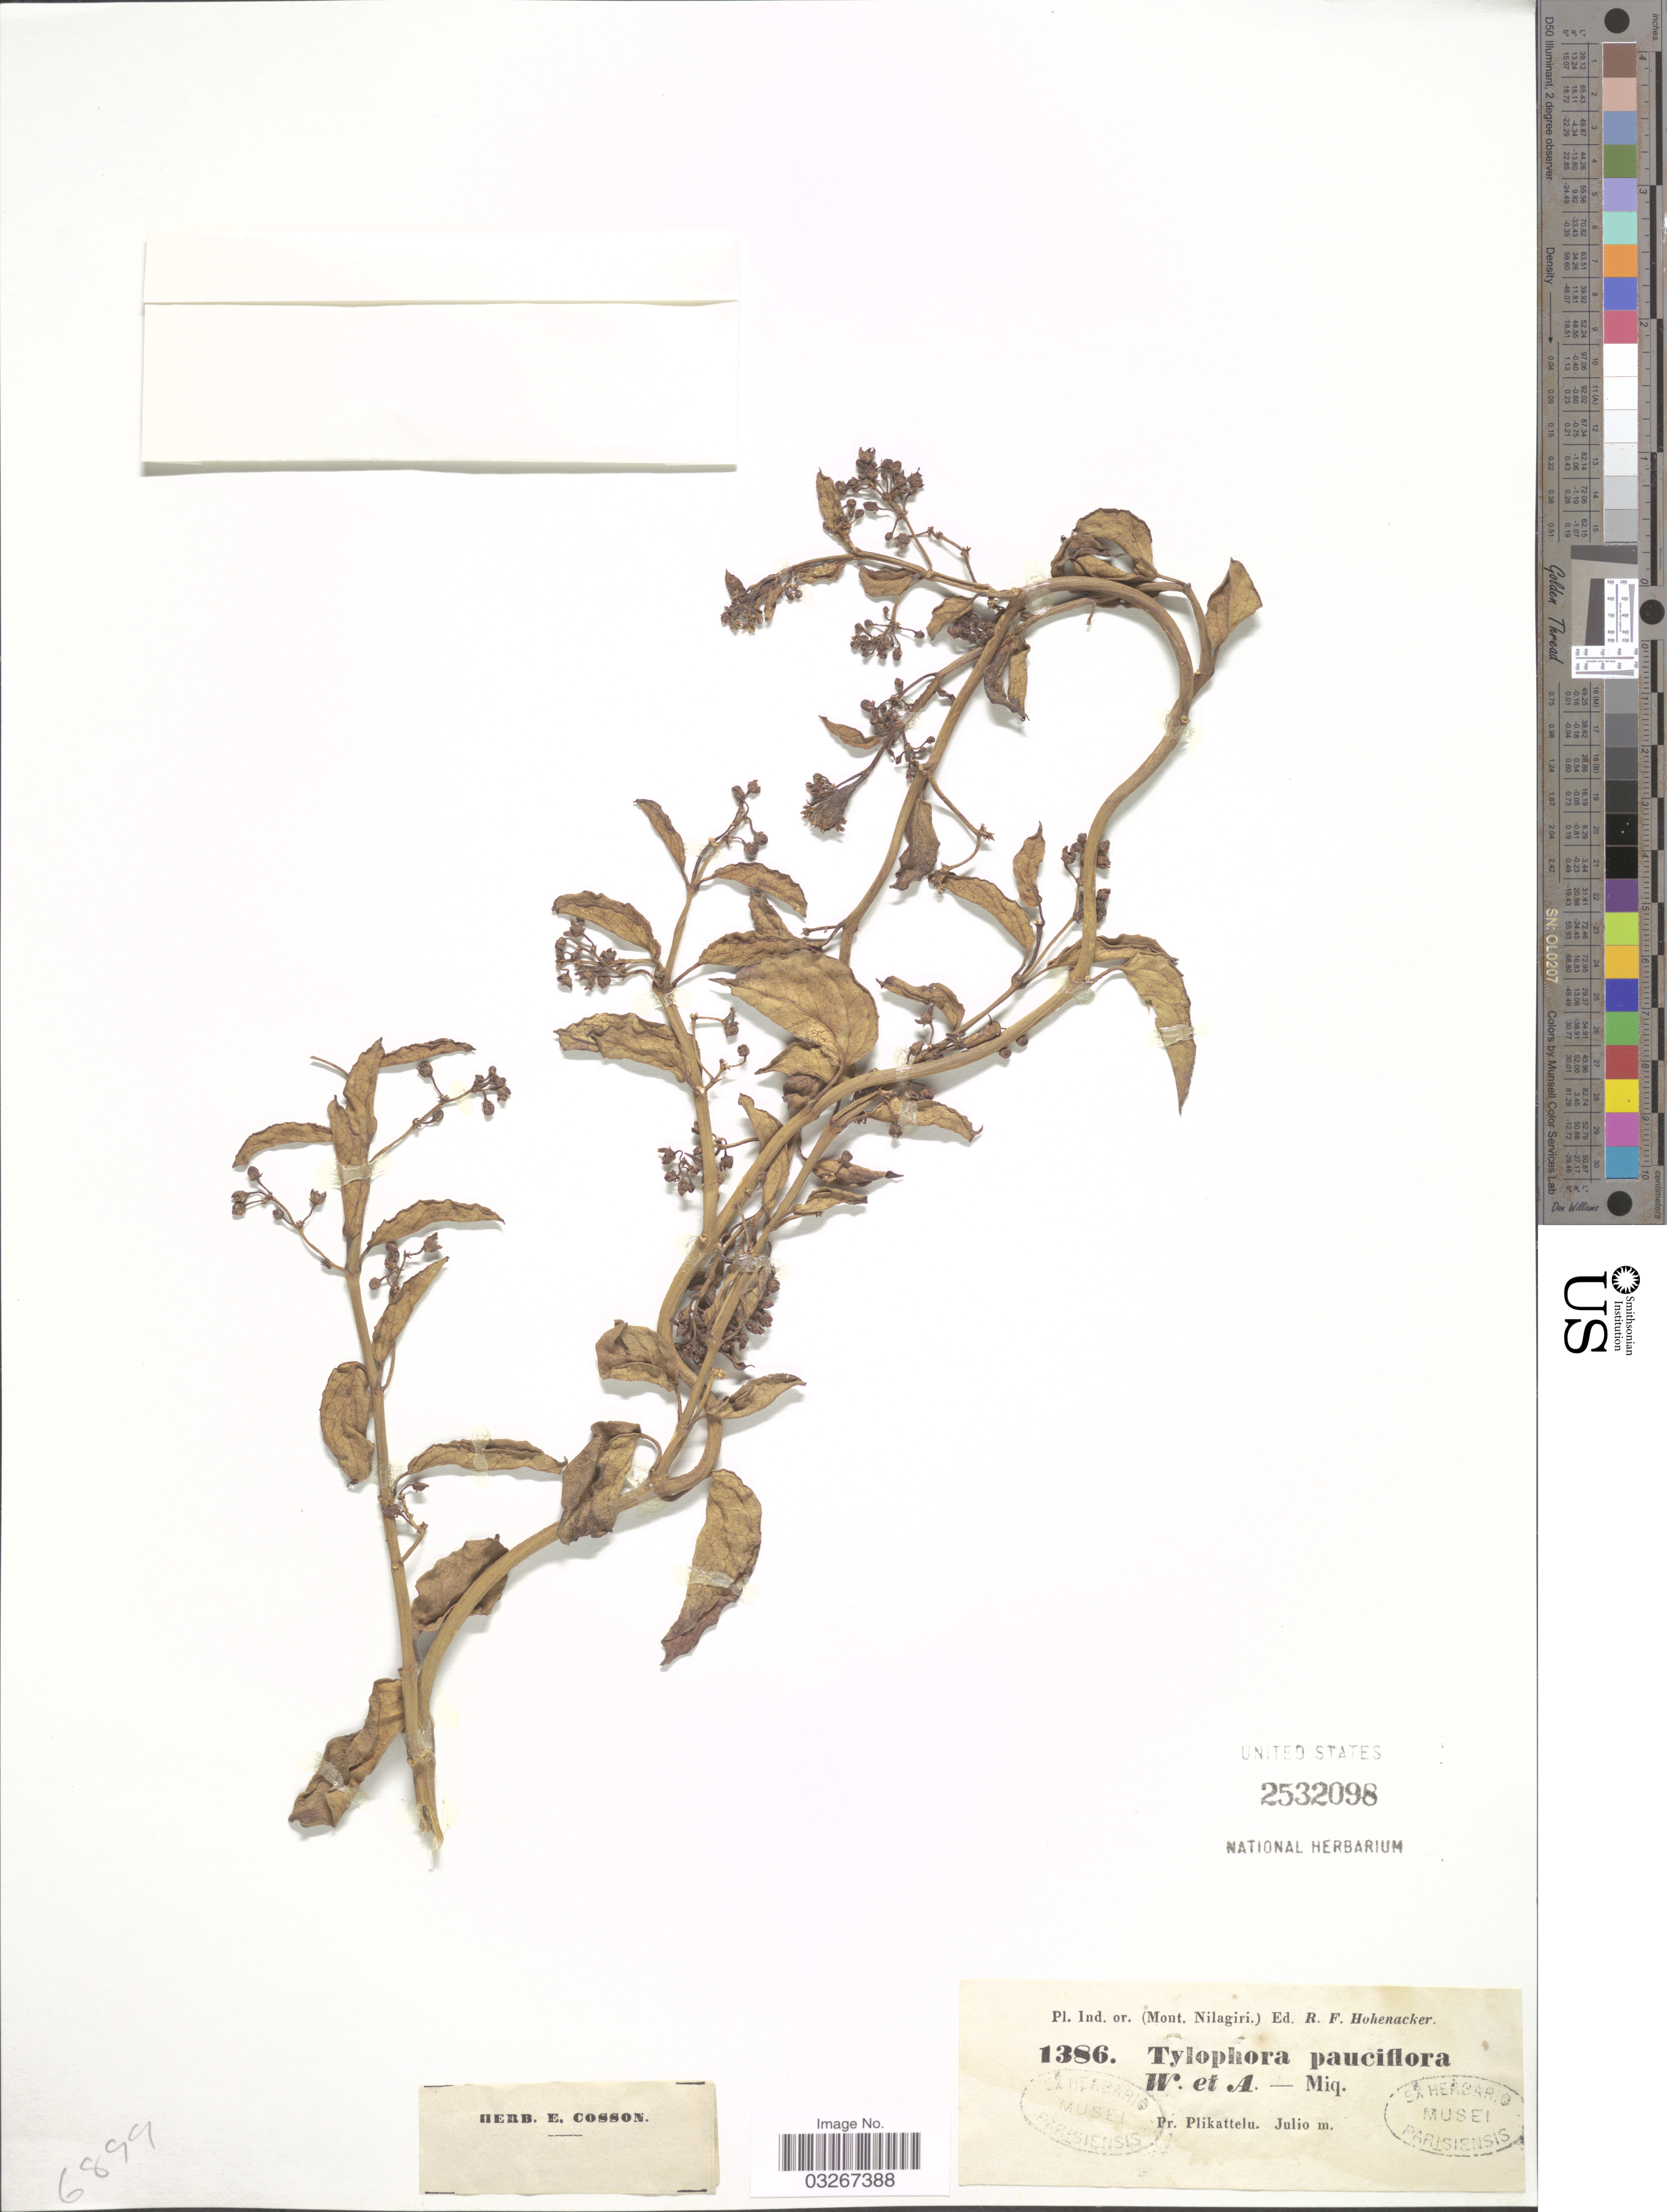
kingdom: Plantae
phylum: Tracheophyta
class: Magnoliopsida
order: Gentianales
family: Apocynaceae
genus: Tylophora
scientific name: Tylophora pauciflora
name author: Wight & Arn.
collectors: R. F. Hohenacker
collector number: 1386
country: India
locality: Ind. or. (Mont Nilagiri.) Pr. Plikattelu.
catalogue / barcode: US 2532098